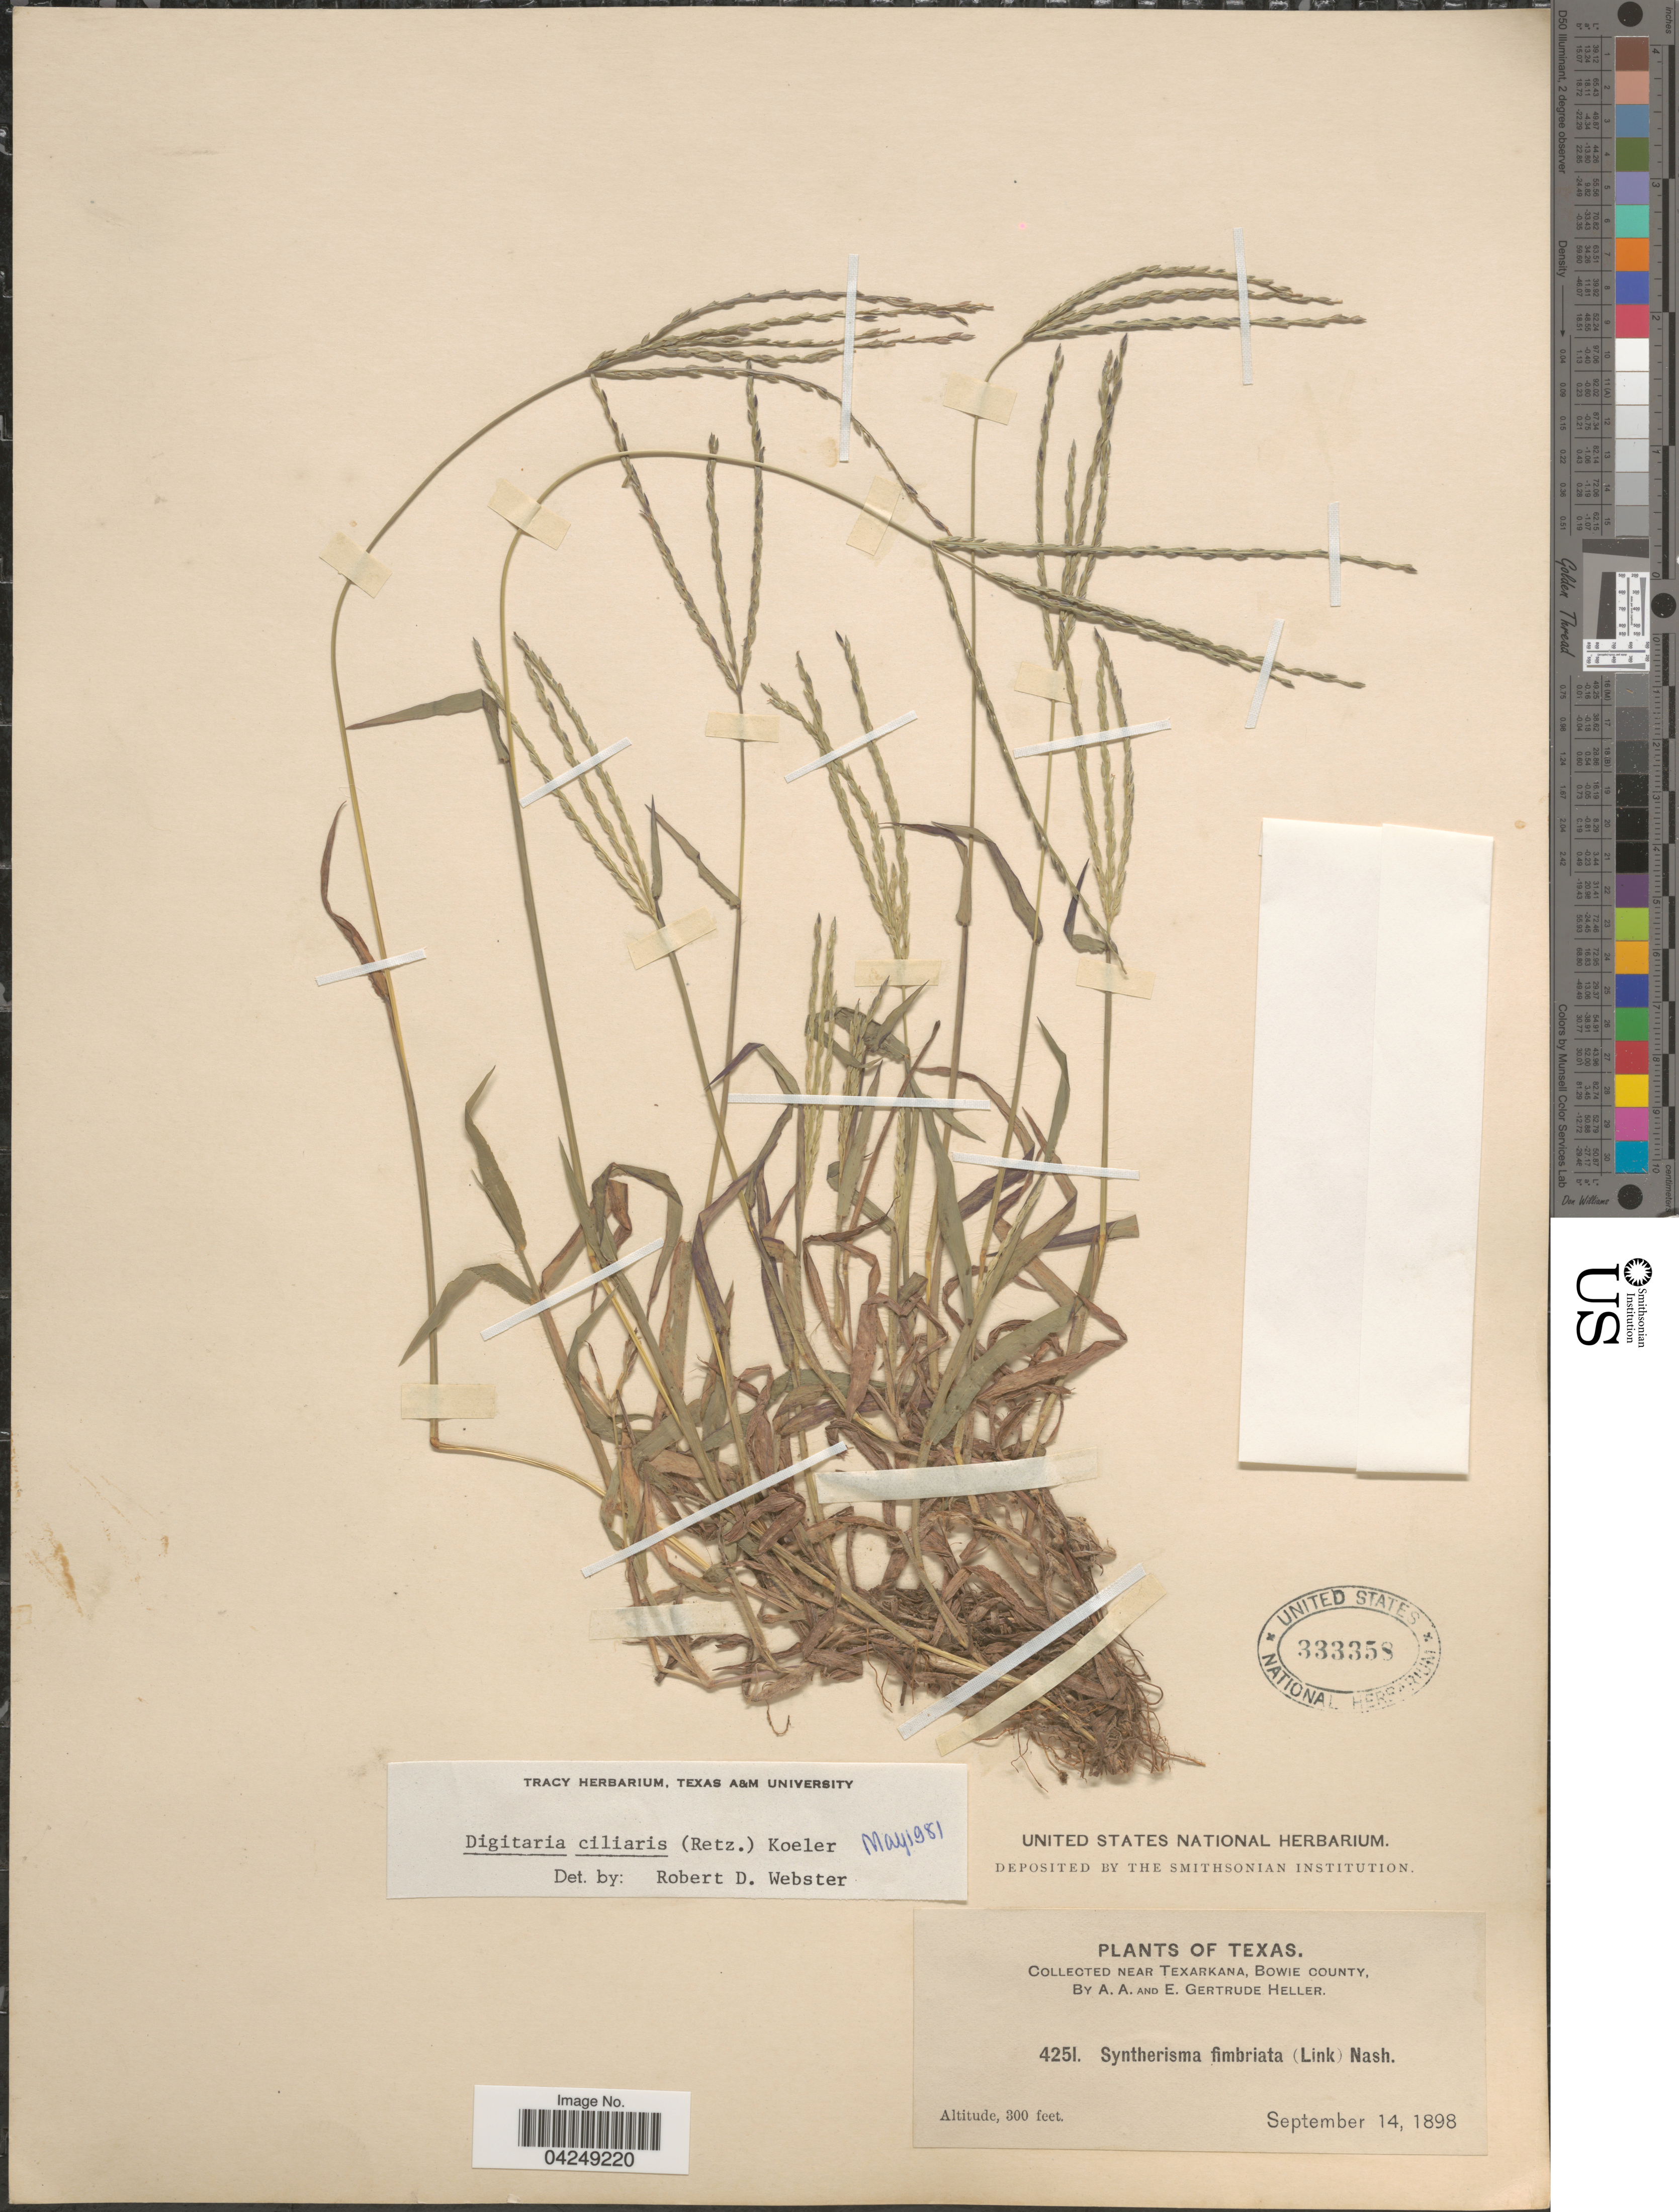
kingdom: Plantae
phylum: Tracheophyta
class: Liliopsida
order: Poales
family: Poaceae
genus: Digitaria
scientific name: Digitaria ciliaris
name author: (Retz.) Koeler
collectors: A. A. Heller & E. G. Heller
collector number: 4251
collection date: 1898-09-14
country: United States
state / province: Texas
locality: Near Texarkana, Bowie County.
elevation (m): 91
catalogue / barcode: US 333358